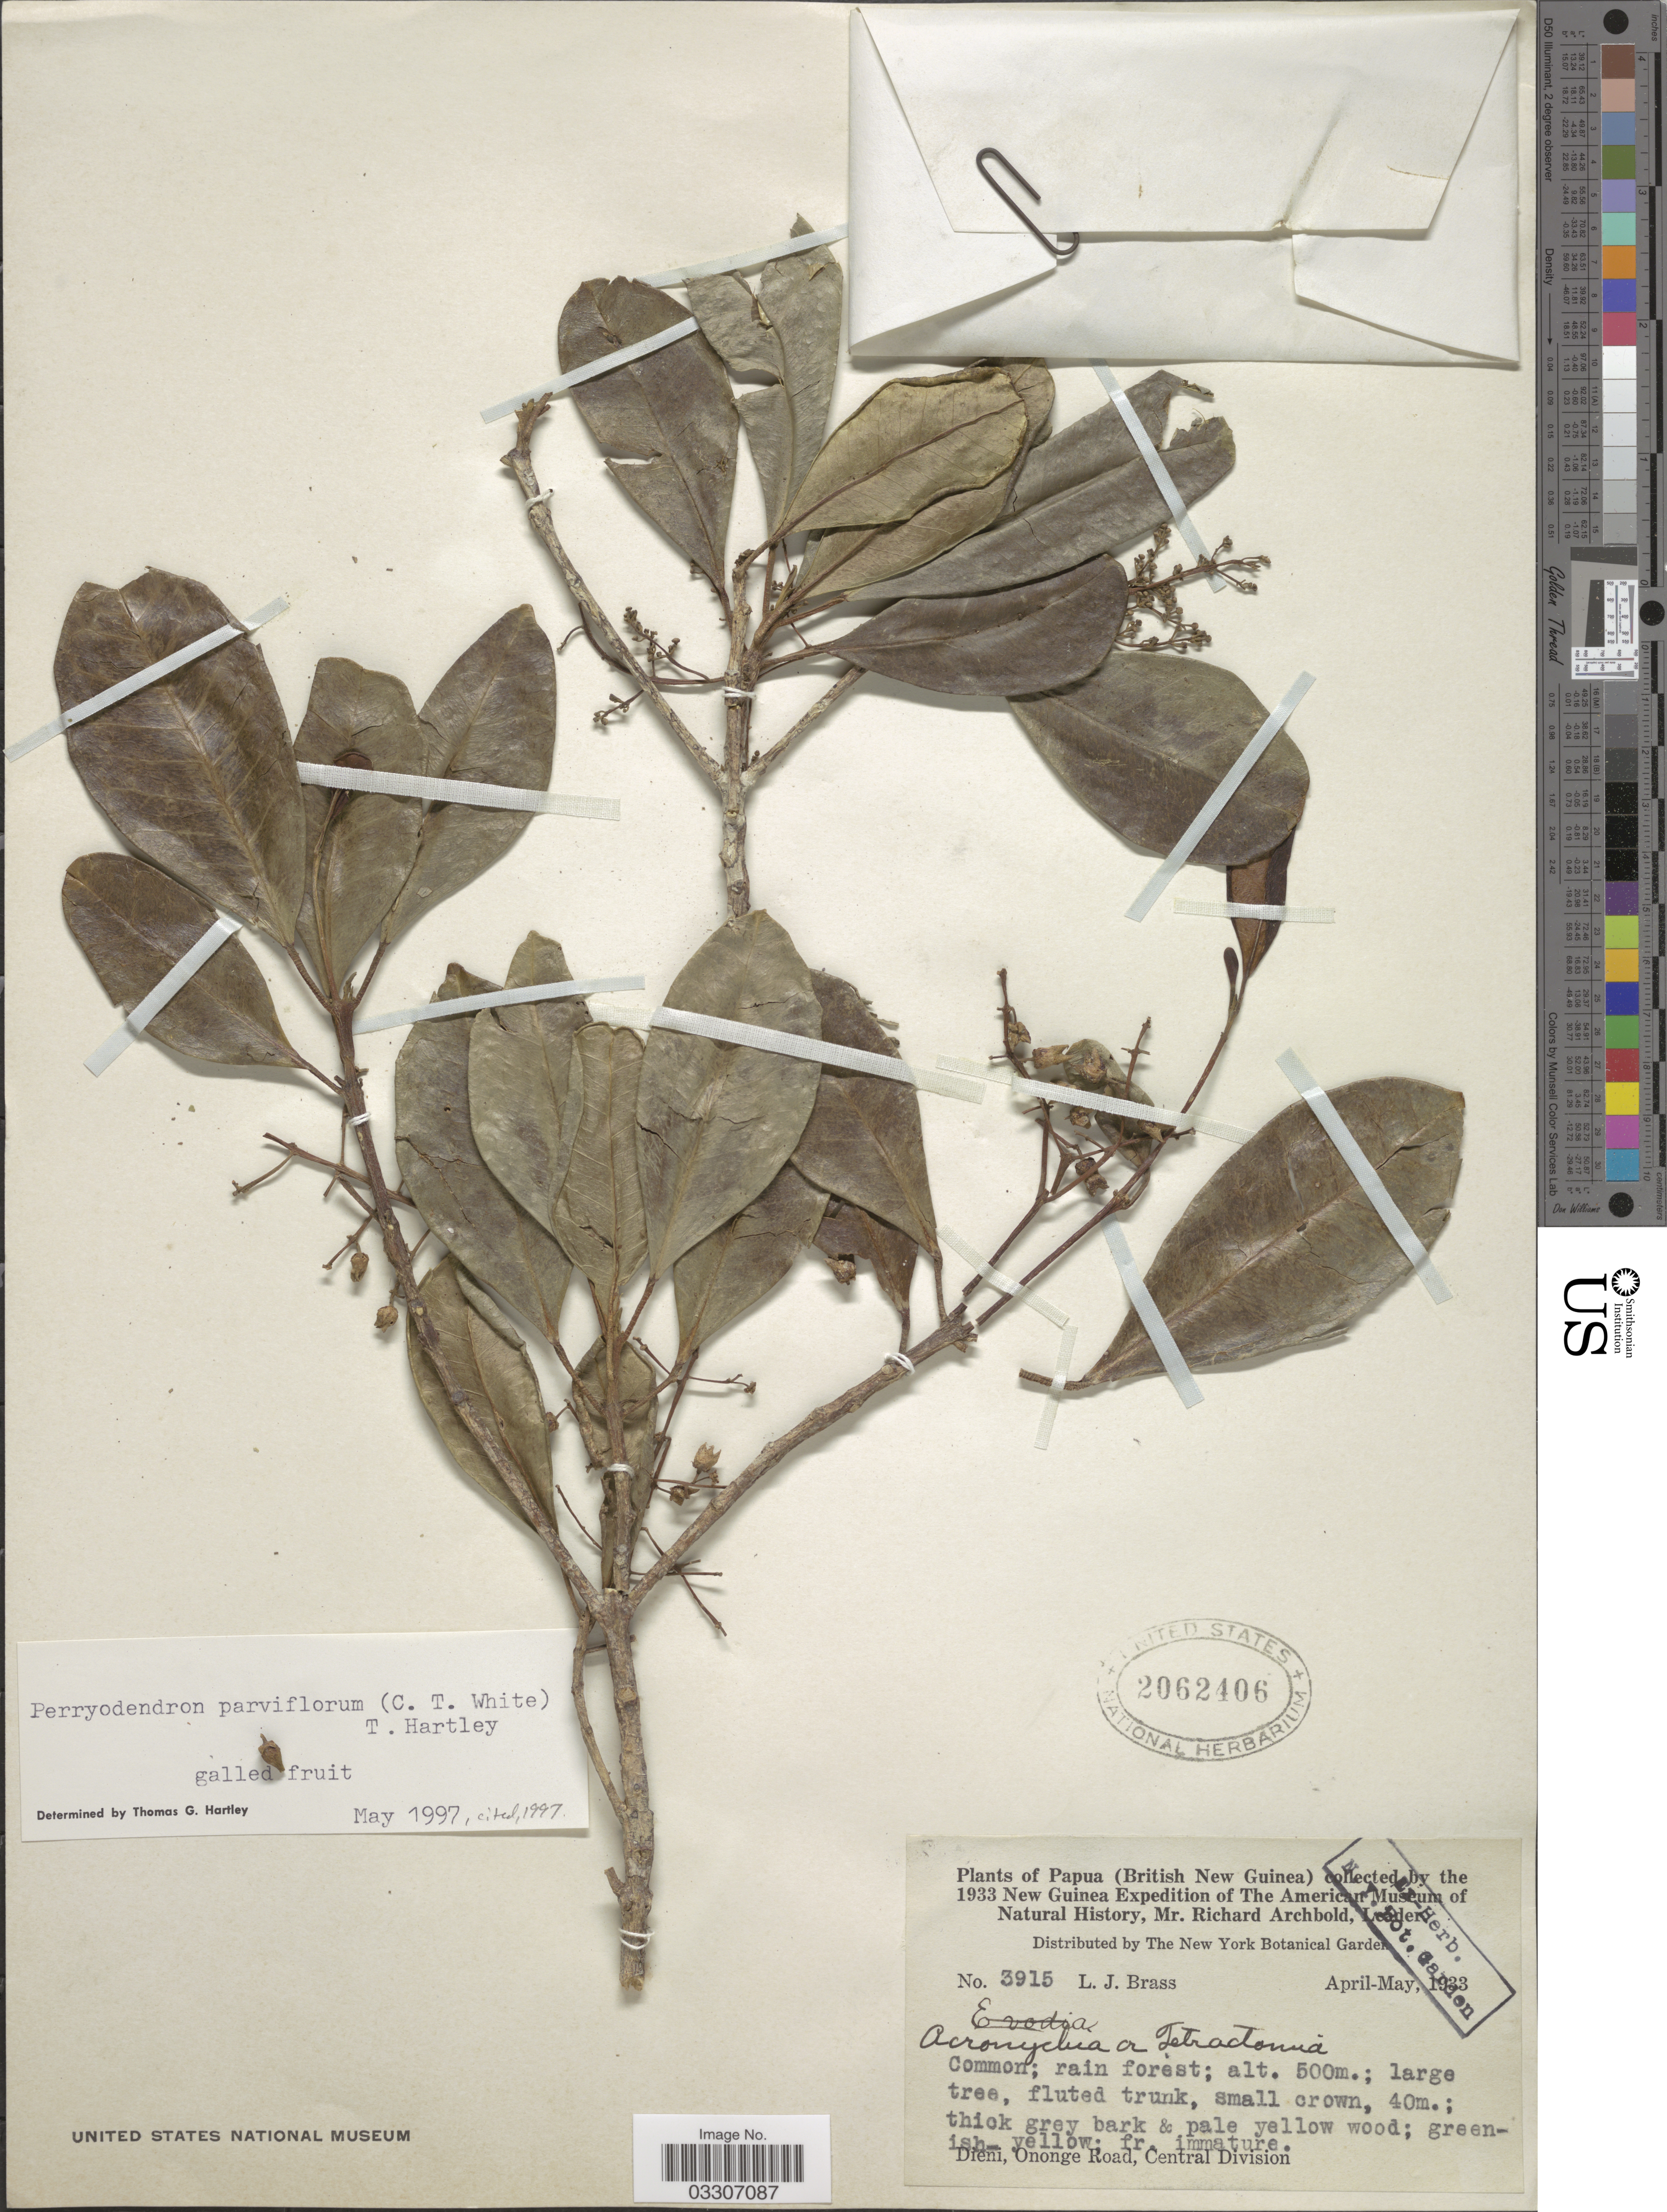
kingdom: Plantae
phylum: Tracheophyta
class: Magnoliopsida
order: Sapindales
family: Rutaceae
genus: Perryodendron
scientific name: Perryodendron parviflorum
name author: (C.T. White) T.G. Hartley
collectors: L. J. Brass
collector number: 3915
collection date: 1933-04/1933-05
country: Papua New Guinea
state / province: Central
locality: Papua (British New Guinea) Dieni, Ononge Road, Central Division.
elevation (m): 500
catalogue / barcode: US 2062406